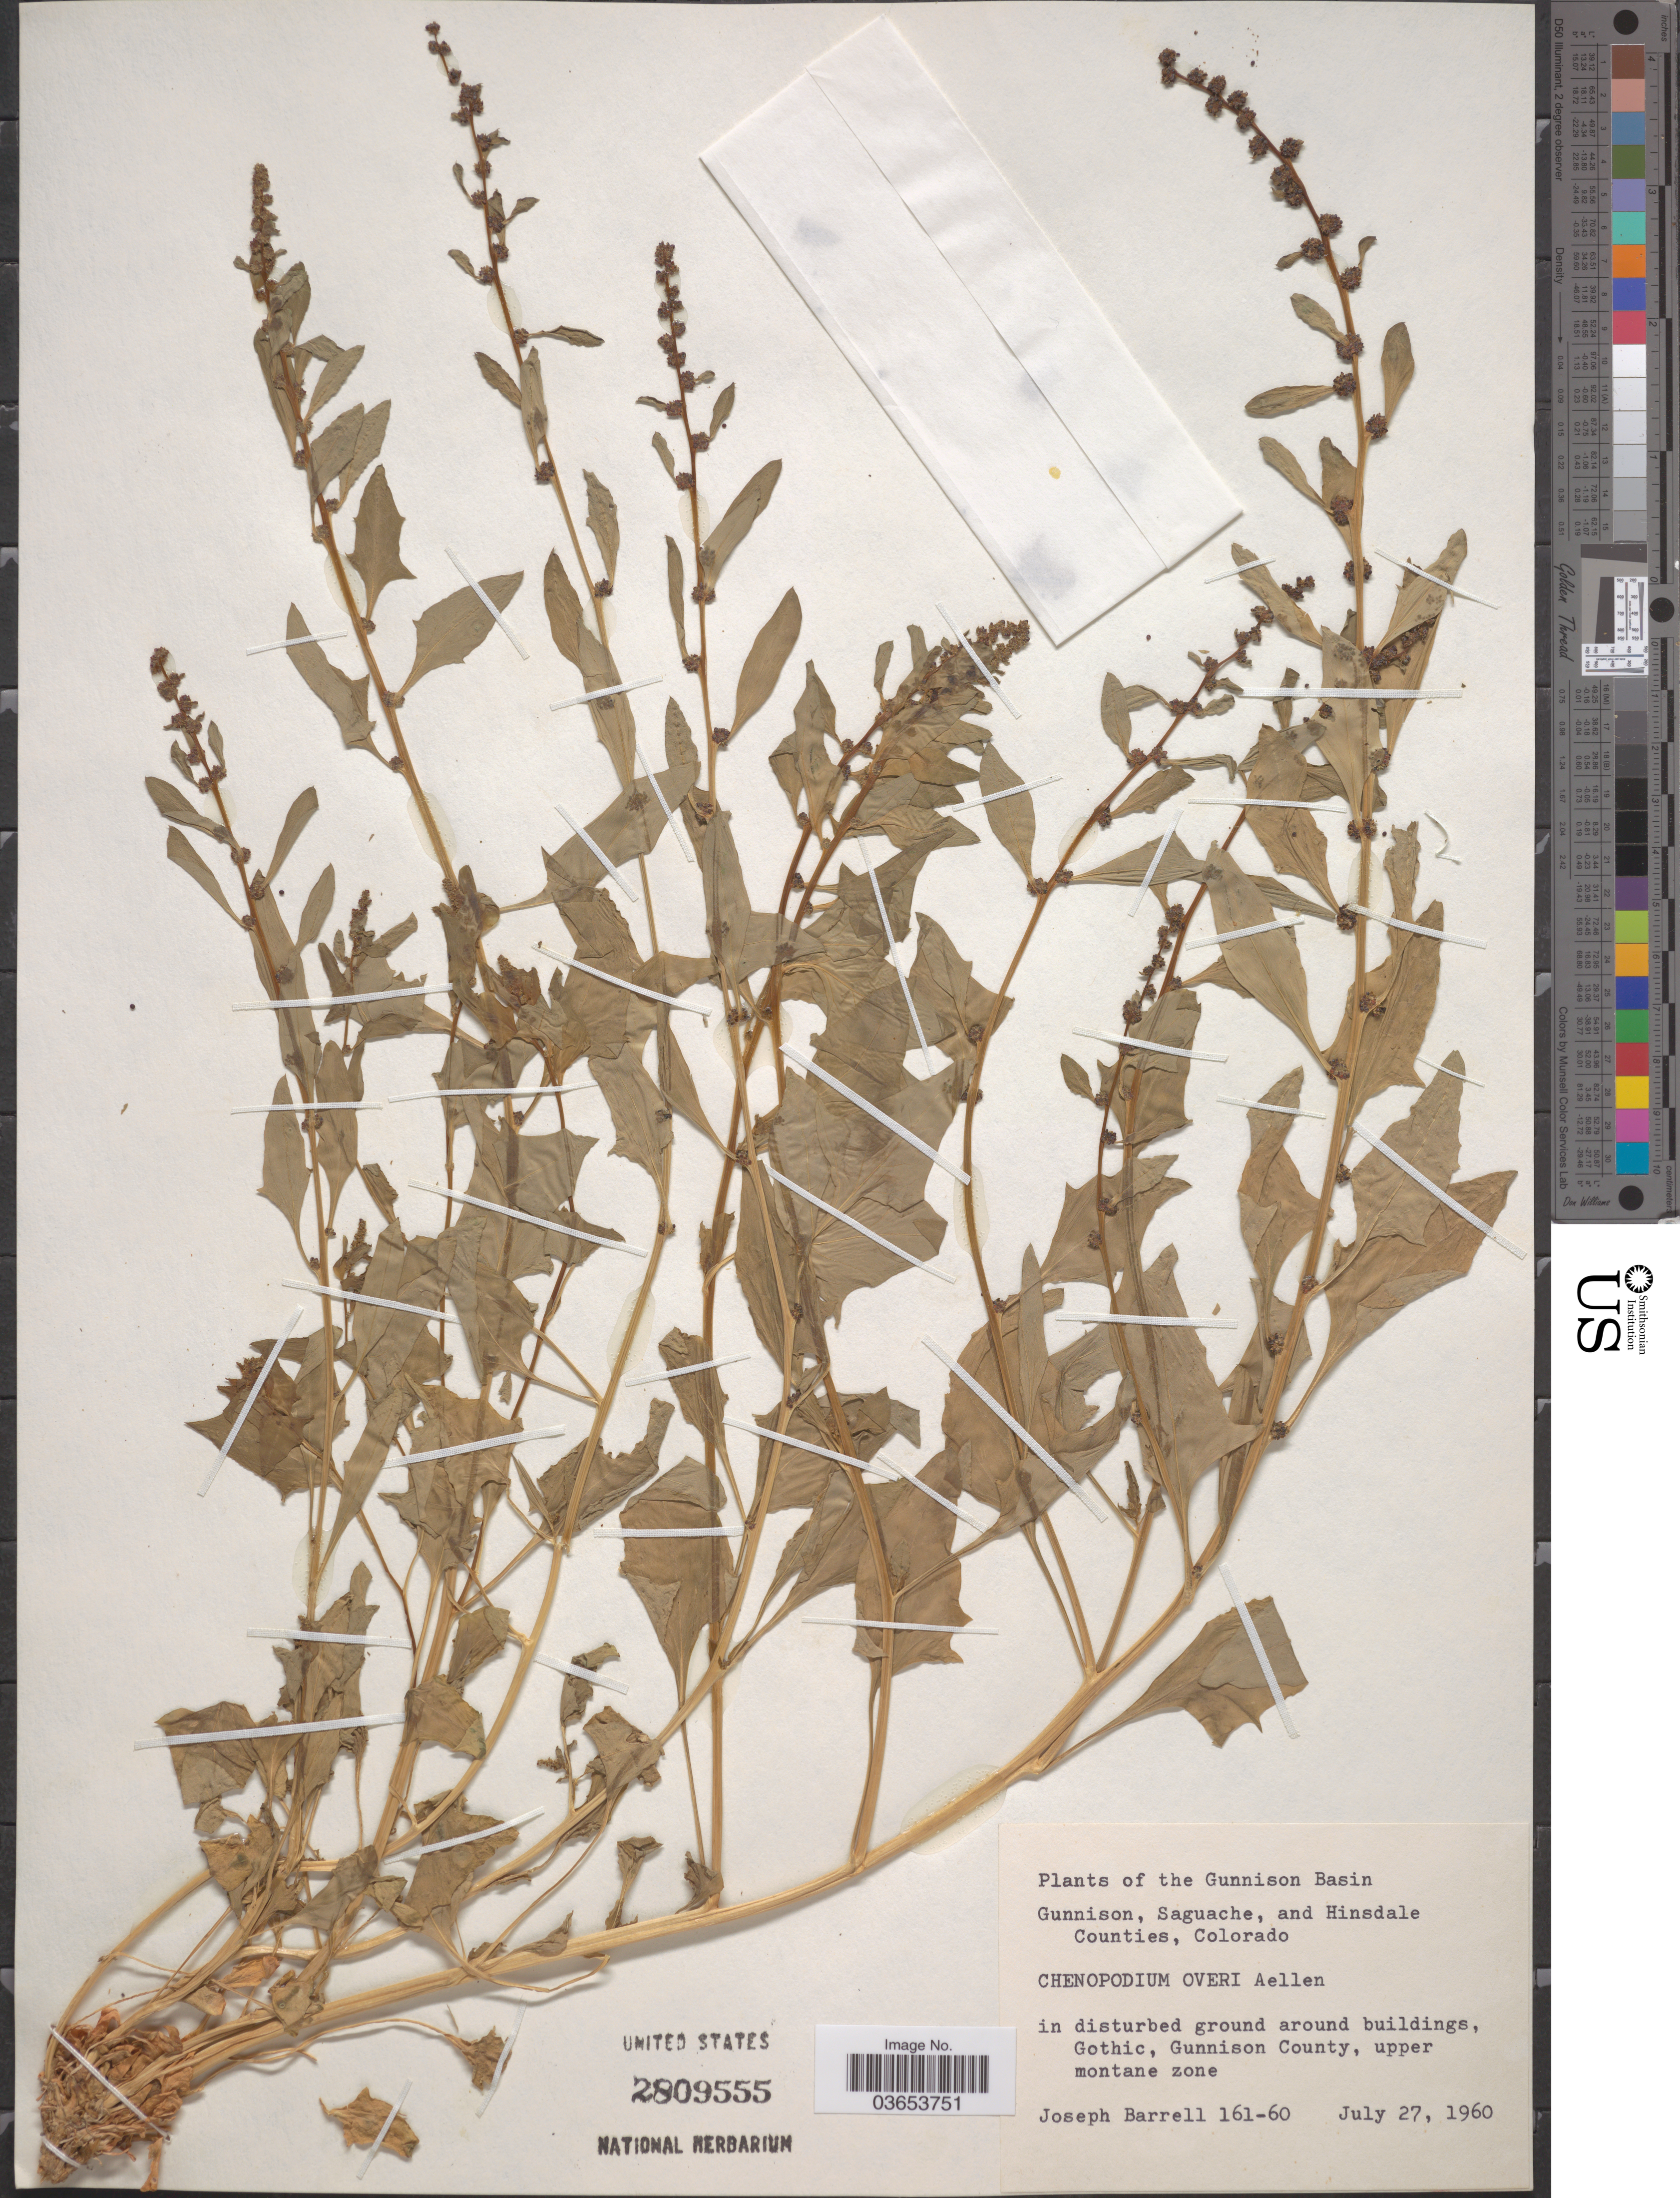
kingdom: Plantae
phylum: Tracheophyta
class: Magnoliopsida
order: Caryophyllales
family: Amaranthaceae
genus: Chenopodium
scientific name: Chenopodium overi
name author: Aellen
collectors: J. Barrell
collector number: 161-60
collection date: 1960-07-27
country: United States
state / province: Colorado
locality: The Gunnison Basin. Around buildings, Gothic, Gunnison County.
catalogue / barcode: US 2809555